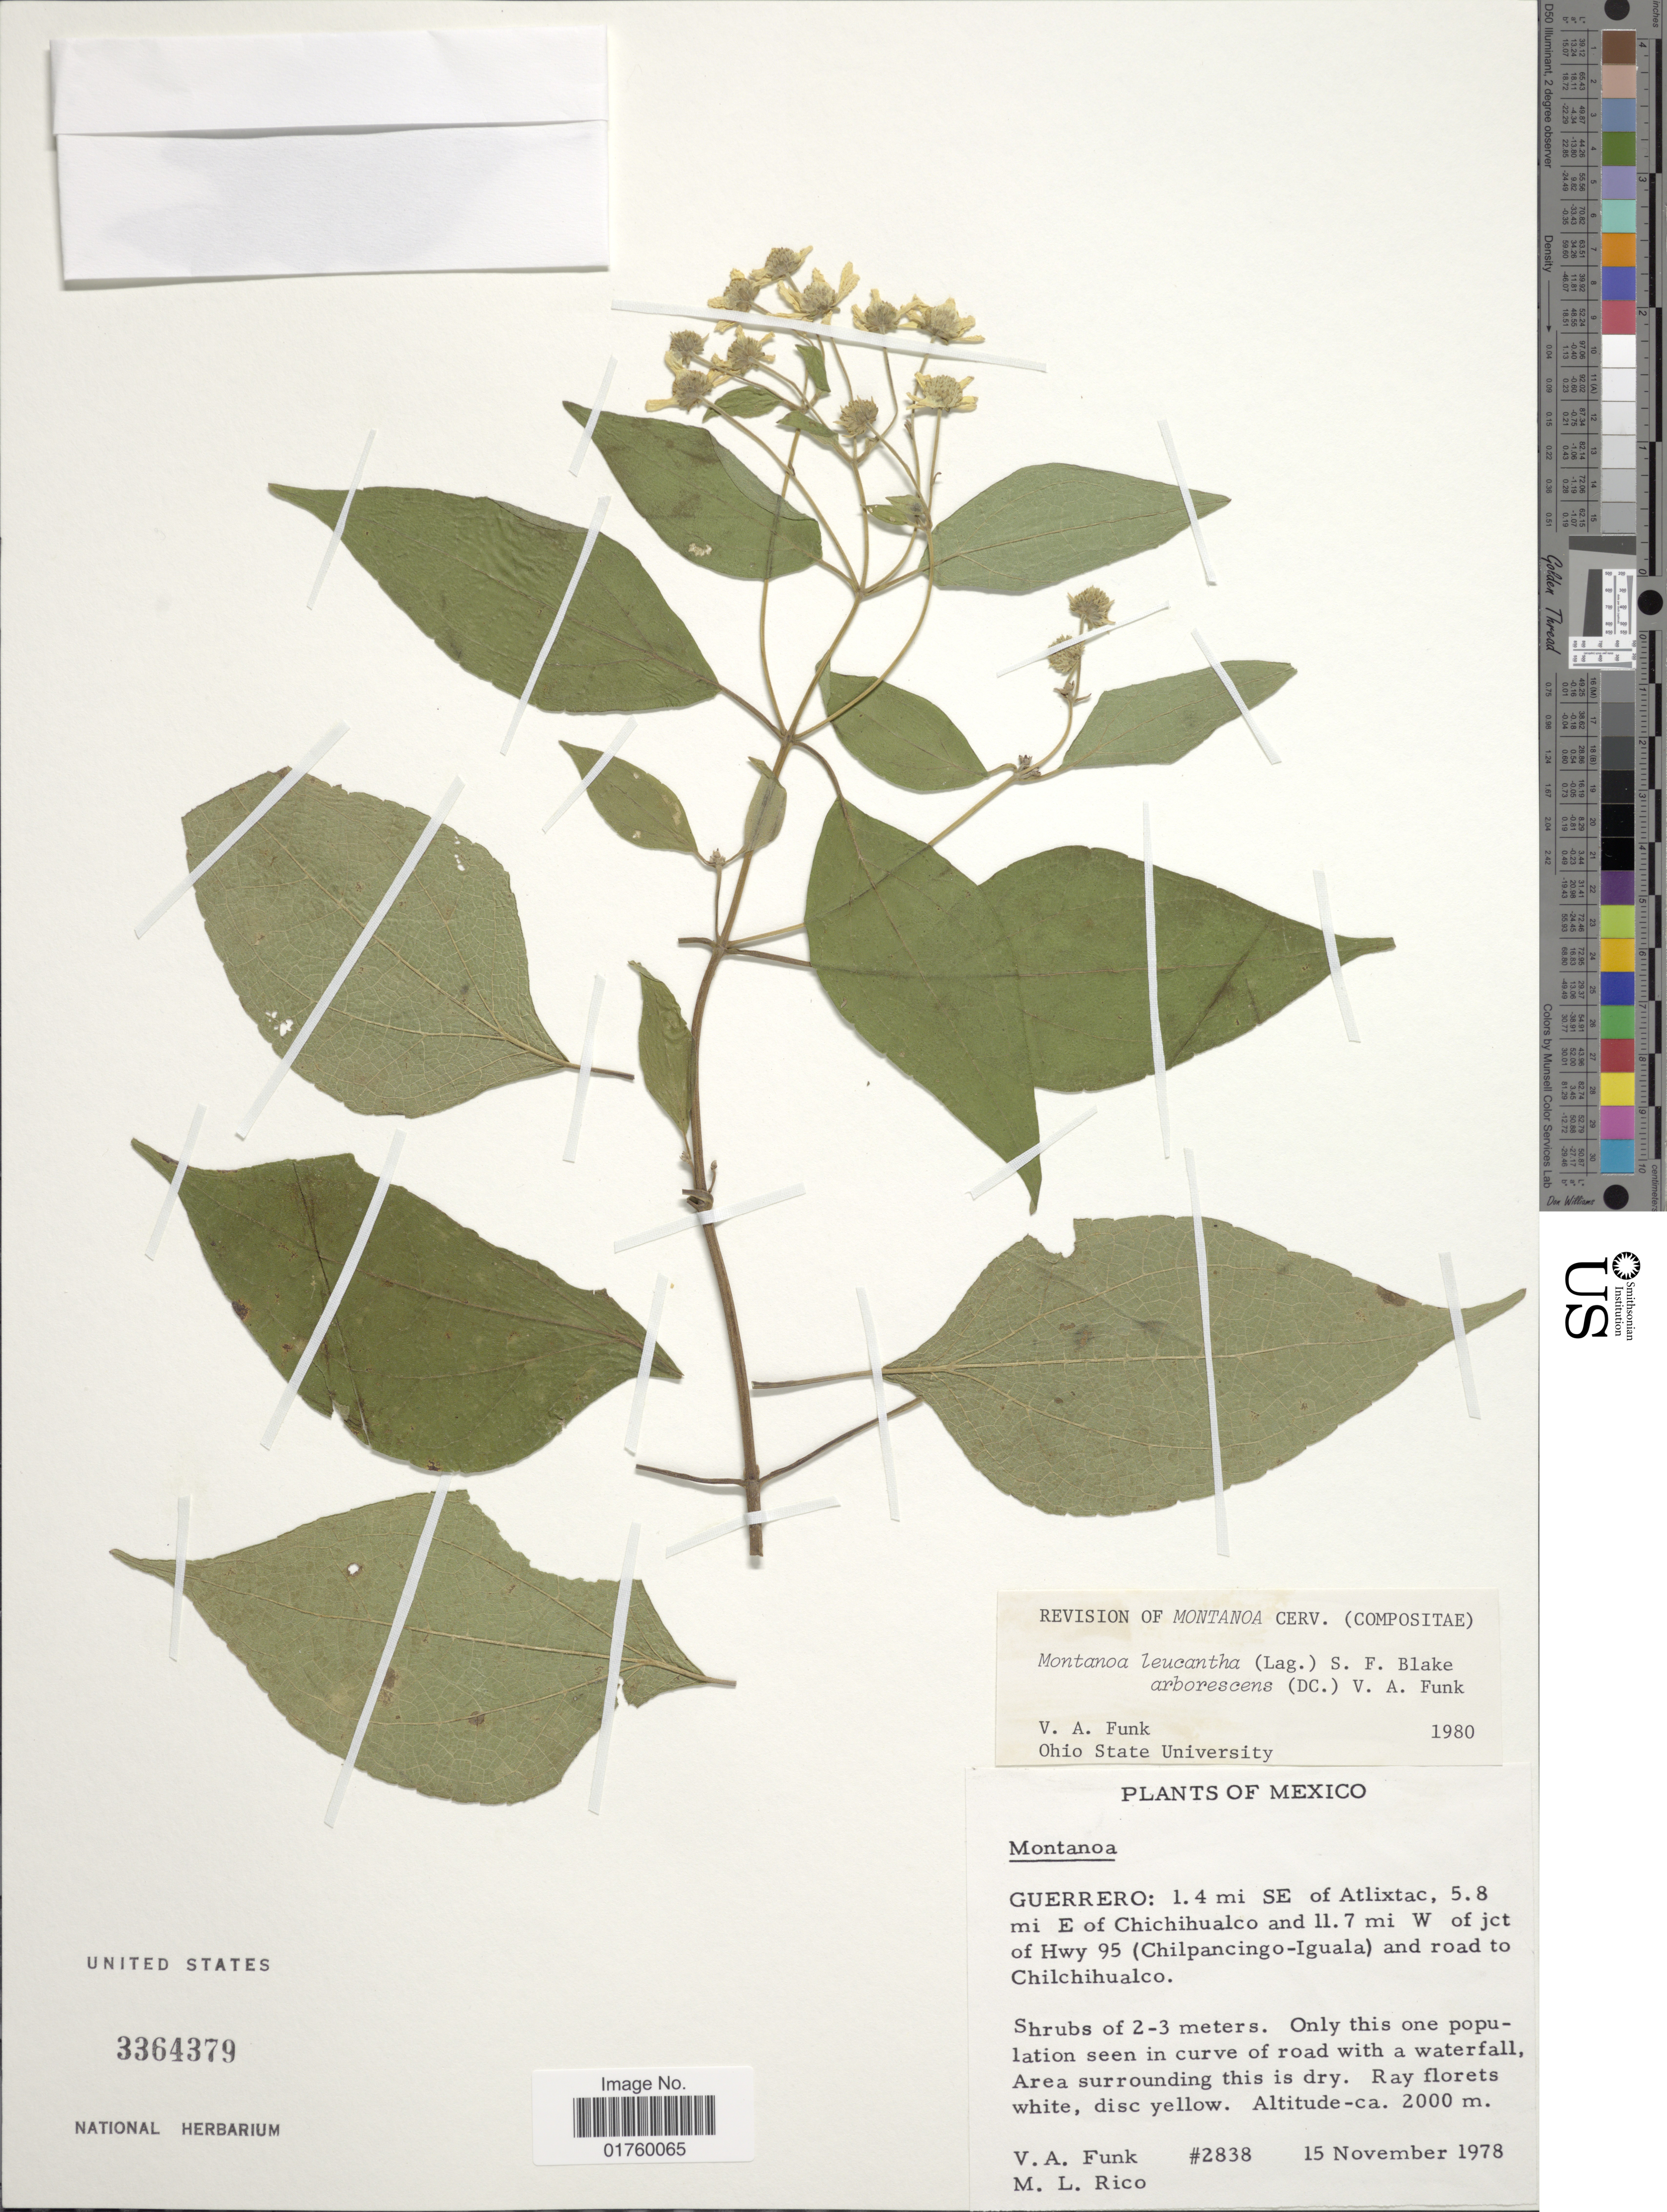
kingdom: Plantae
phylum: Tracheophyta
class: Magnoliopsida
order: Asterales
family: Asteraceae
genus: Montanoa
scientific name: Montanoa leucantha subsp. arborescens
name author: (DC.) V.A. Funk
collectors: V. Funk & M. Rico Arce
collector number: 2838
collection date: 1978-11-15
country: Mexico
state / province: Guerrero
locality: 1.4 mi SE of Atlixtac, 5.8 mi E of Chichihualco and 11.7 mi W of jct of Hwy 95 (Chilpancingo-Iguala) and road to Chilchihualco.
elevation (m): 2000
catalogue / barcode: US 3364379